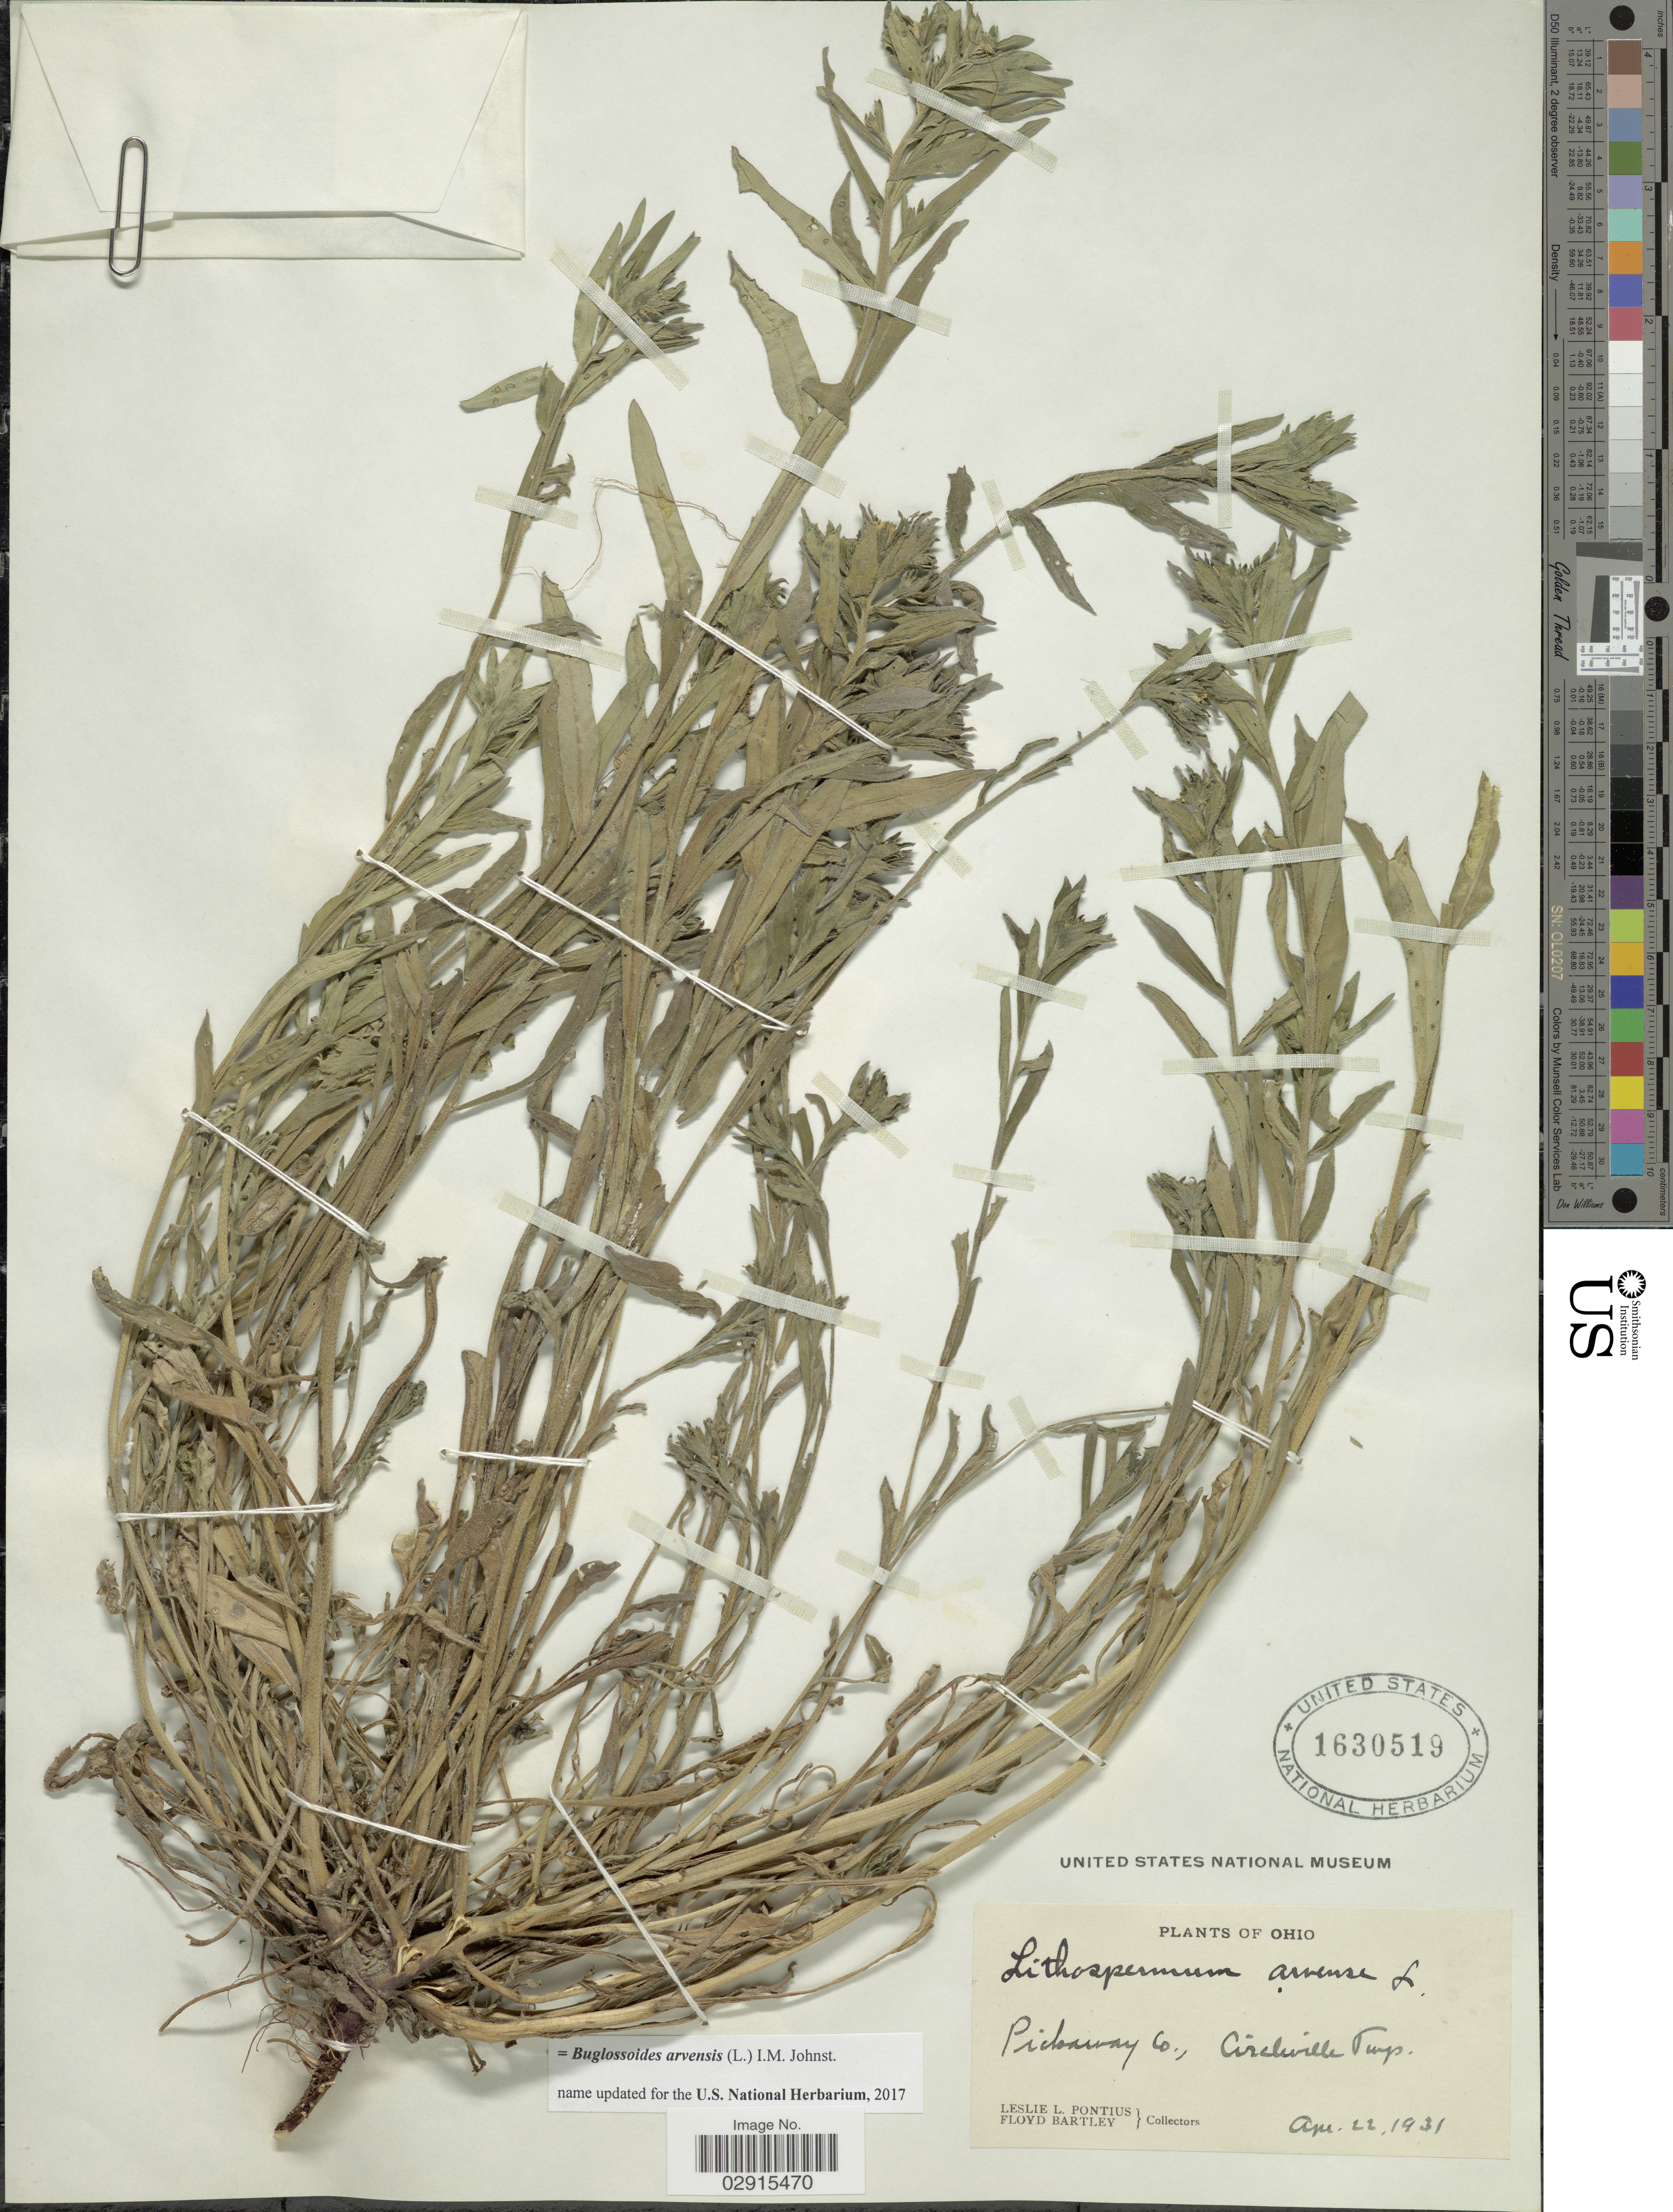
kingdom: Plantae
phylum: Tracheophyta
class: Magnoliopsida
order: Boraginales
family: Boraginaceae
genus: Buglossoides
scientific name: Buglossoides arvensis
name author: (L.) I.M. Johnst.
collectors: L. Pontius & F. Bartley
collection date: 1931-04-22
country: United States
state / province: Ohio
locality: Pickaway Co., Circleville Twp.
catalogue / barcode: US 1630519